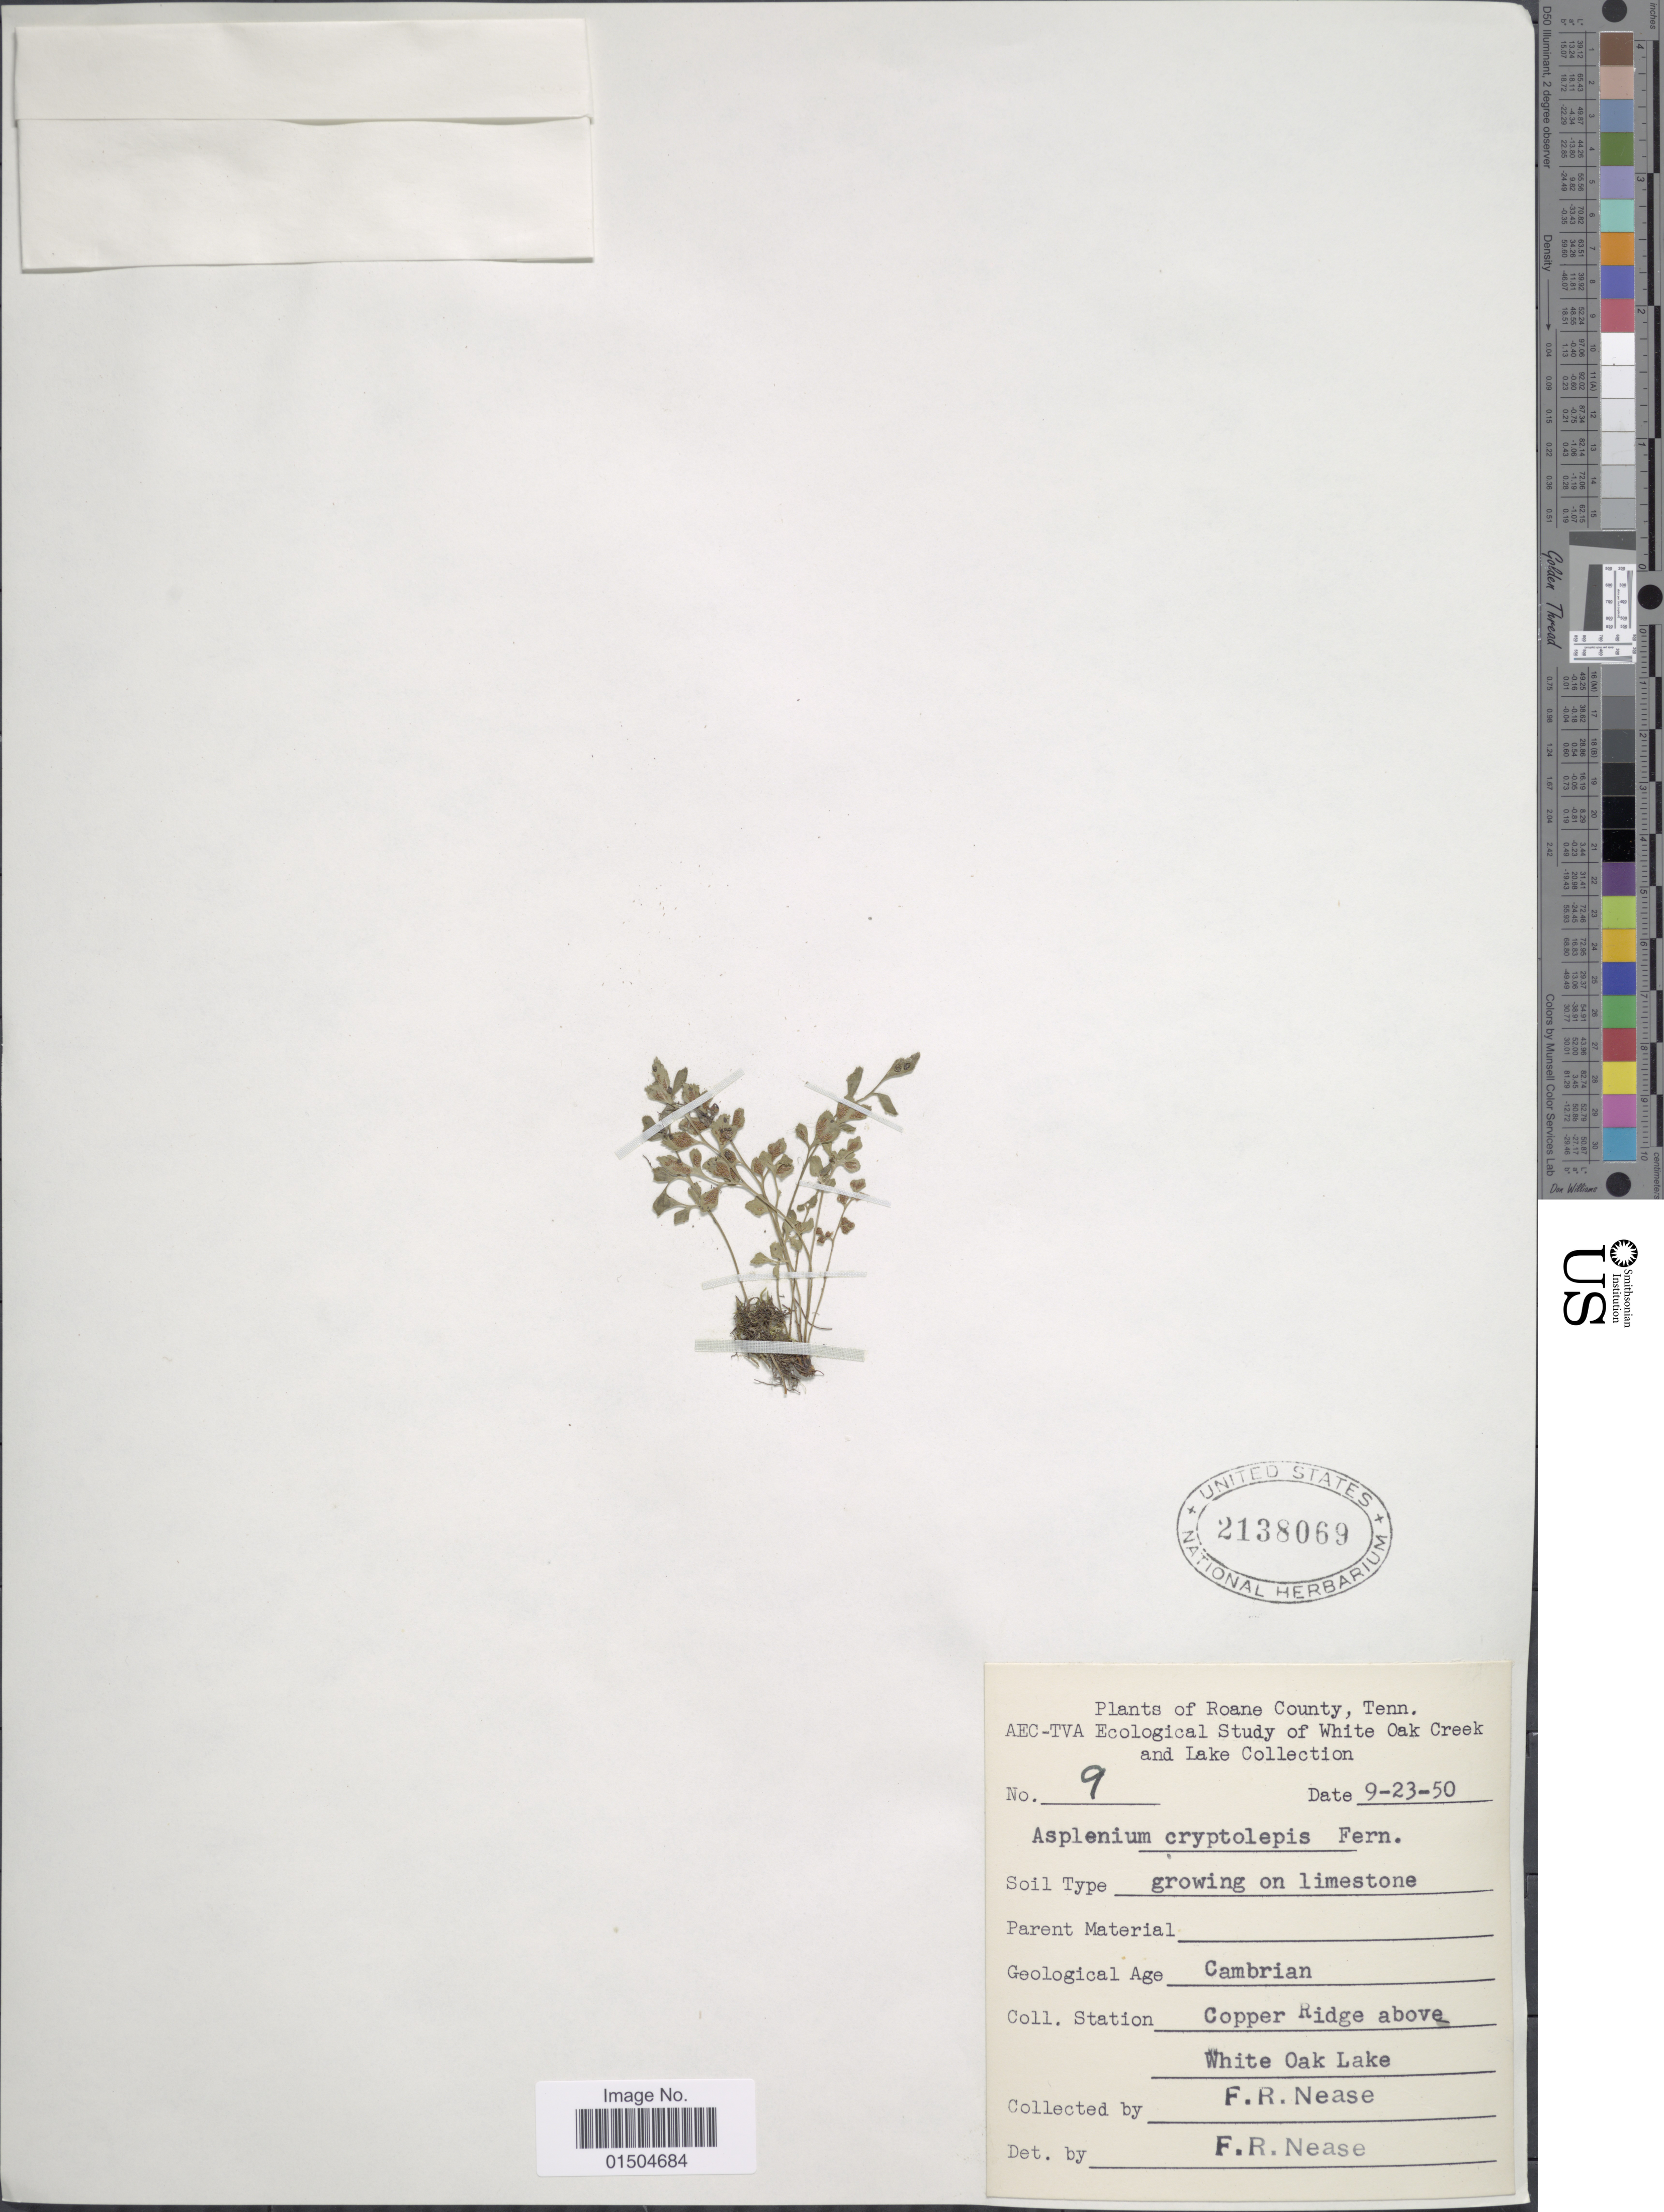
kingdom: Plantae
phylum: Tracheophyta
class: Polypodiopsida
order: Polypodiales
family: Aspleniaceae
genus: Asplenium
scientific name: Asplenium ruta-muraria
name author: L.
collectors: F. Nease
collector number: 9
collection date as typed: Transcribed d/m/y: 23/9/50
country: United States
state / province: Tennessee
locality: Roane County. AEC-TVA Ecological Study of White Oak Creek and Lake Collection. Copper Ridge above White Oak Lake.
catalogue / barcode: US 2138069